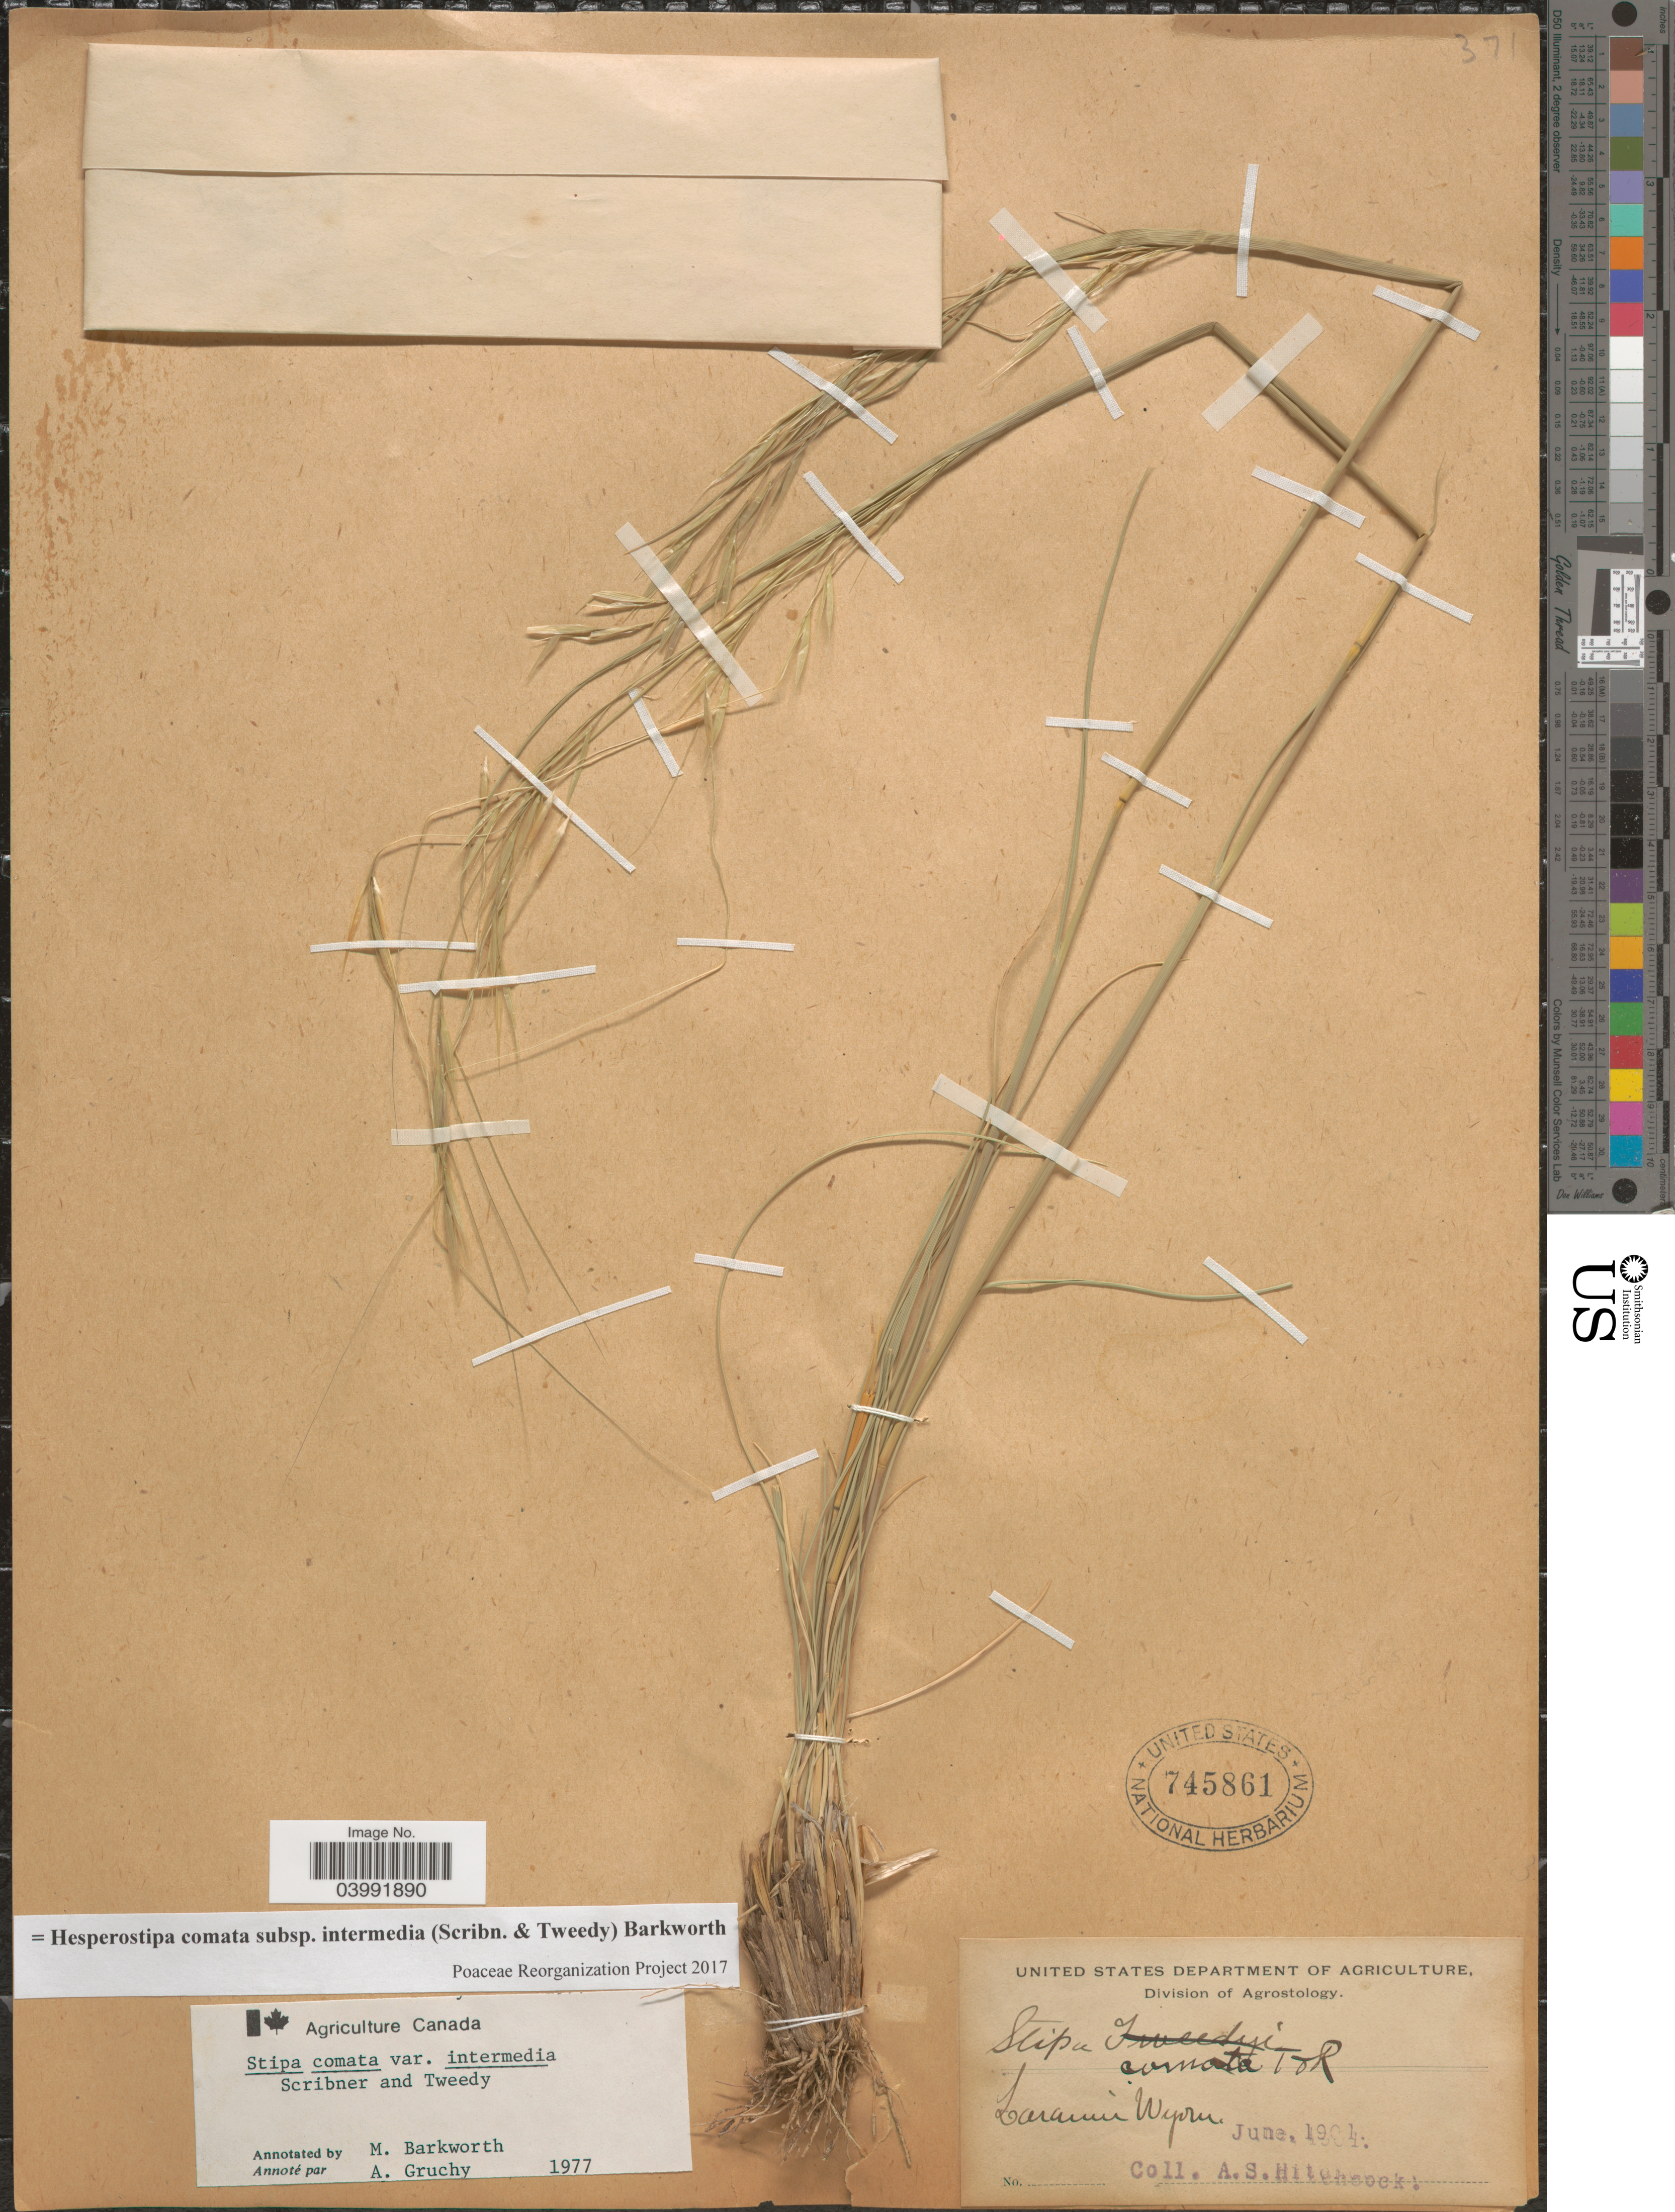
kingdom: Plantae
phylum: Tracheophyta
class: Liliopsida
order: Poales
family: Poaceae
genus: Hesperostipa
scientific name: Hesperostipa comata subsp. intermedia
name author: (Scribn. & Tweedy) Barkworth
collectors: A. S. Hitchcock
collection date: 1904-06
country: United States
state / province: Wyoming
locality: Laramie.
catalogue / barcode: US 745861